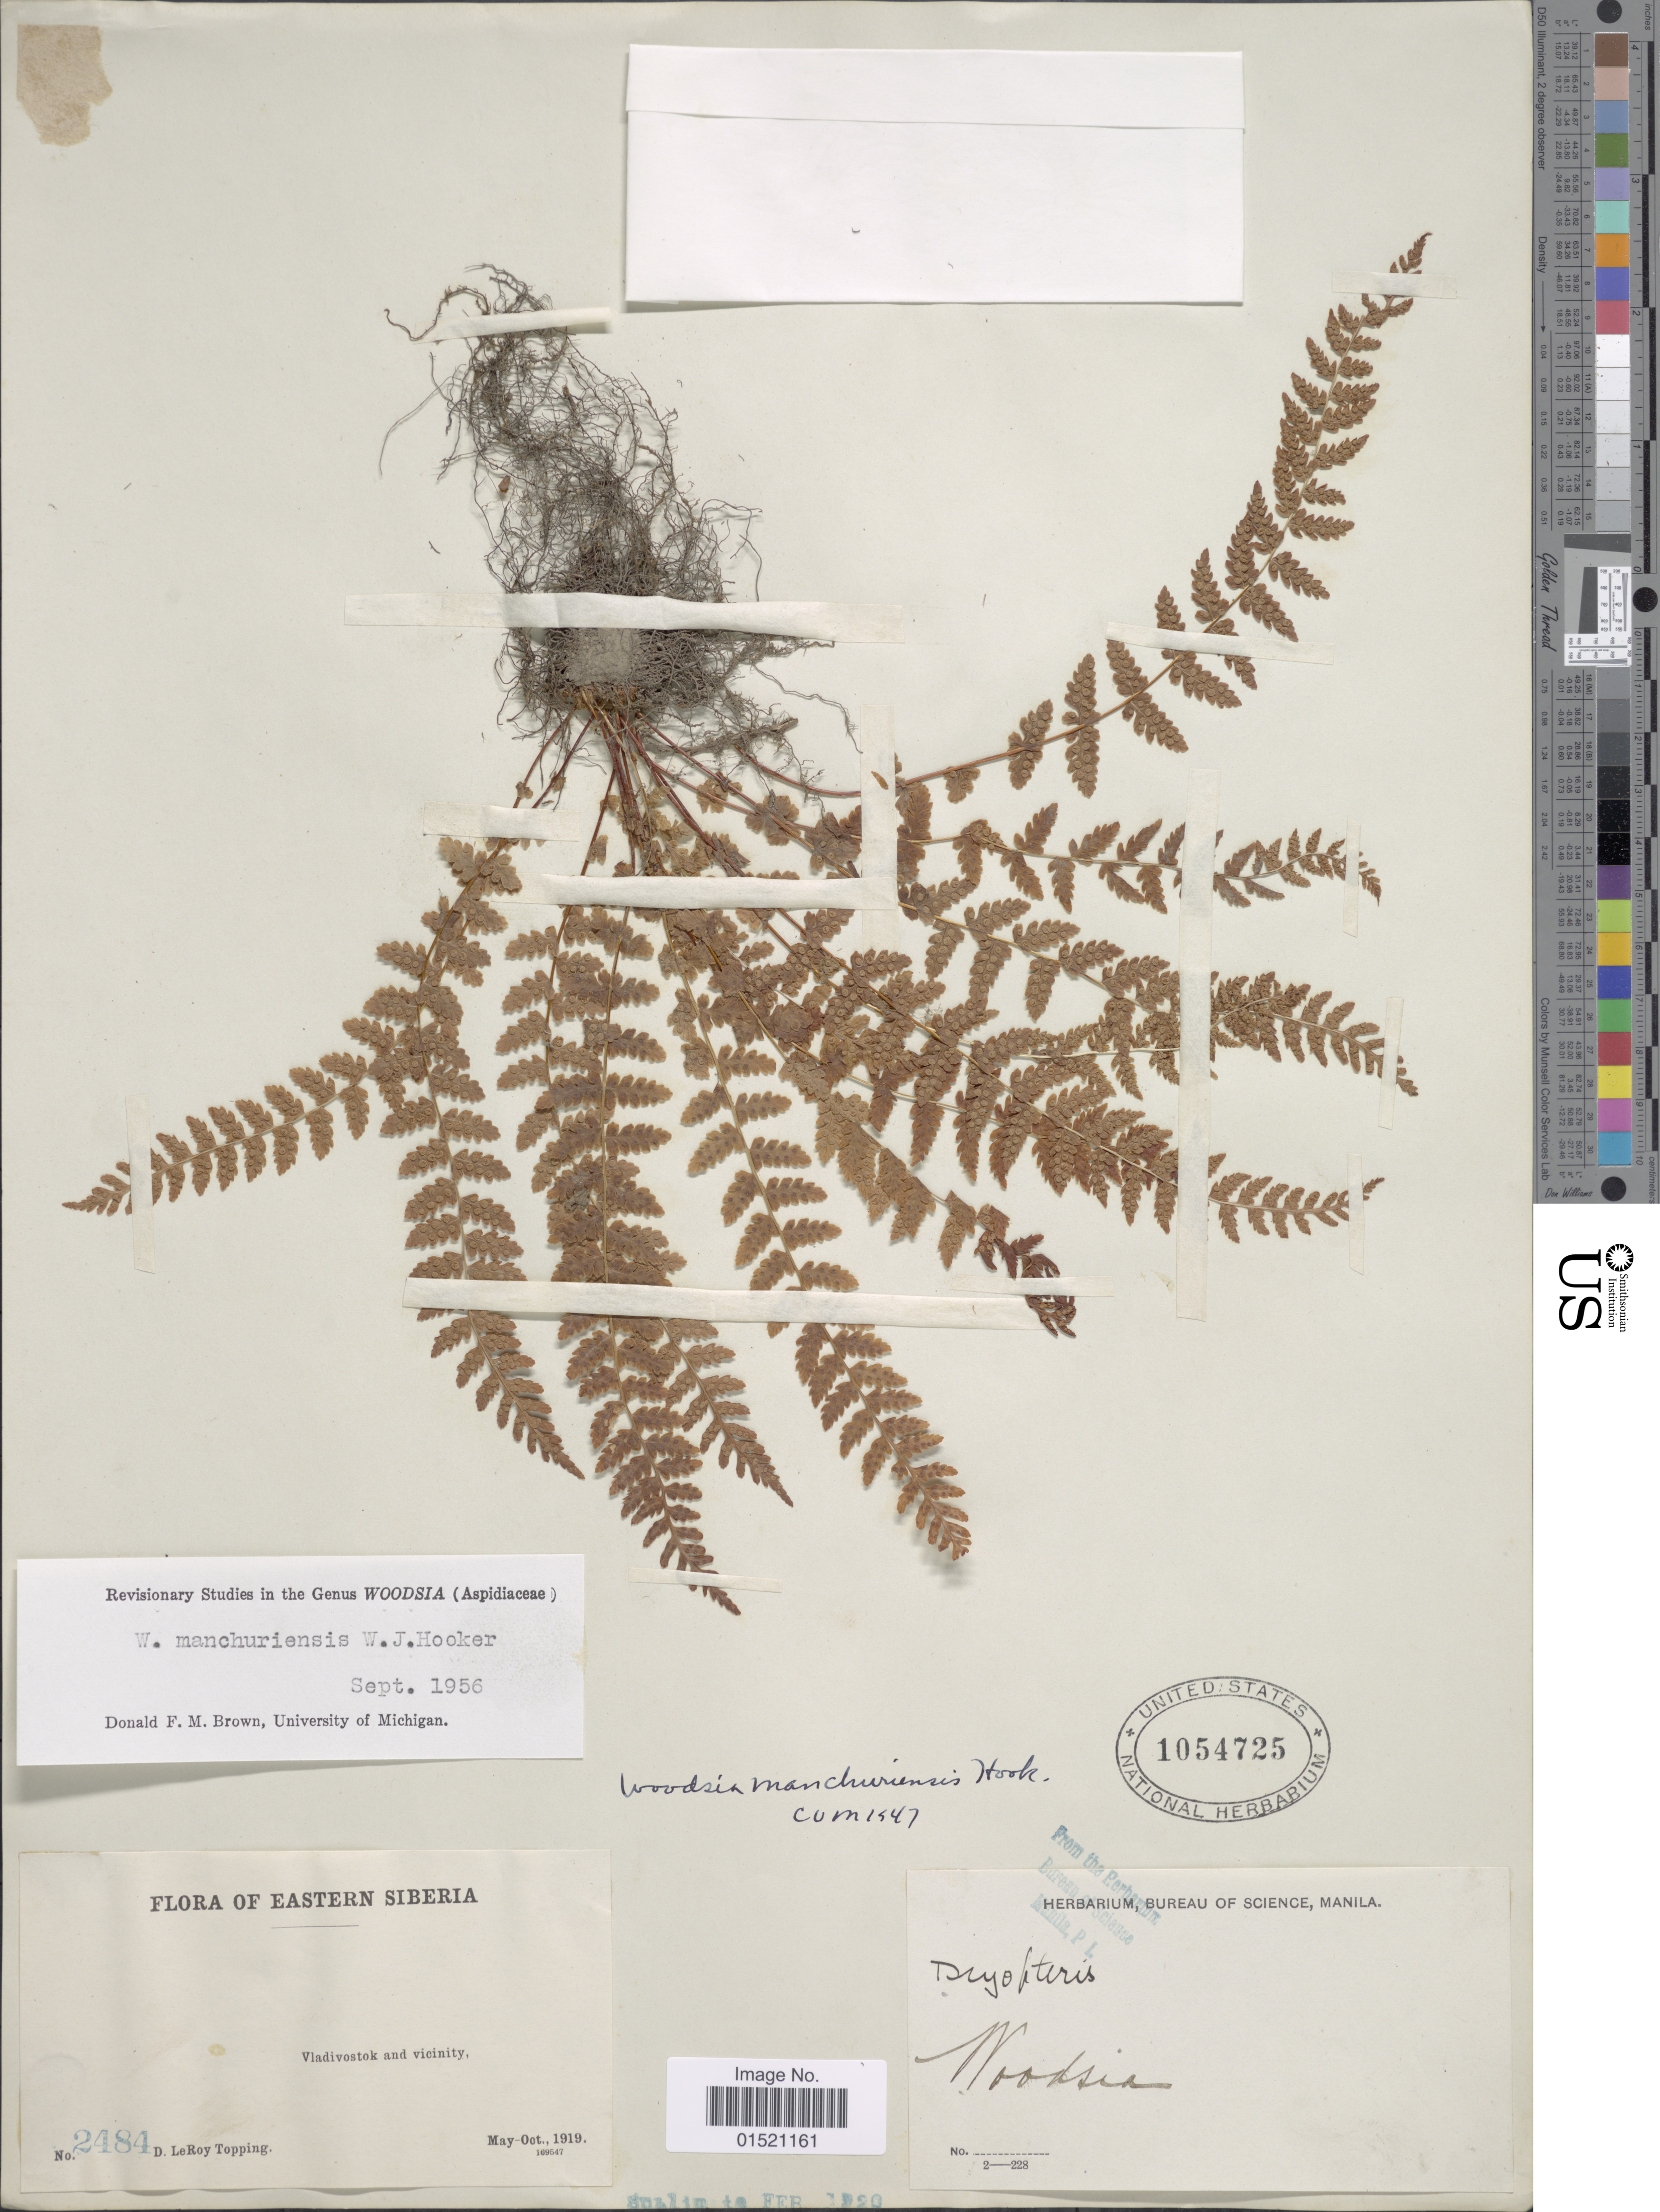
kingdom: Plantae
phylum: Tracheophyta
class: Polypodiopsida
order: Polypodiales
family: Woodsiaceae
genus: Woodsia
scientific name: Woodsia manchuriensis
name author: Hook.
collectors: D. L. Topping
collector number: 2484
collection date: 1919-05/1919-10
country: Russian Federation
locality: Eastern Siberia, Vladivostok and vicinity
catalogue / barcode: US 1054725